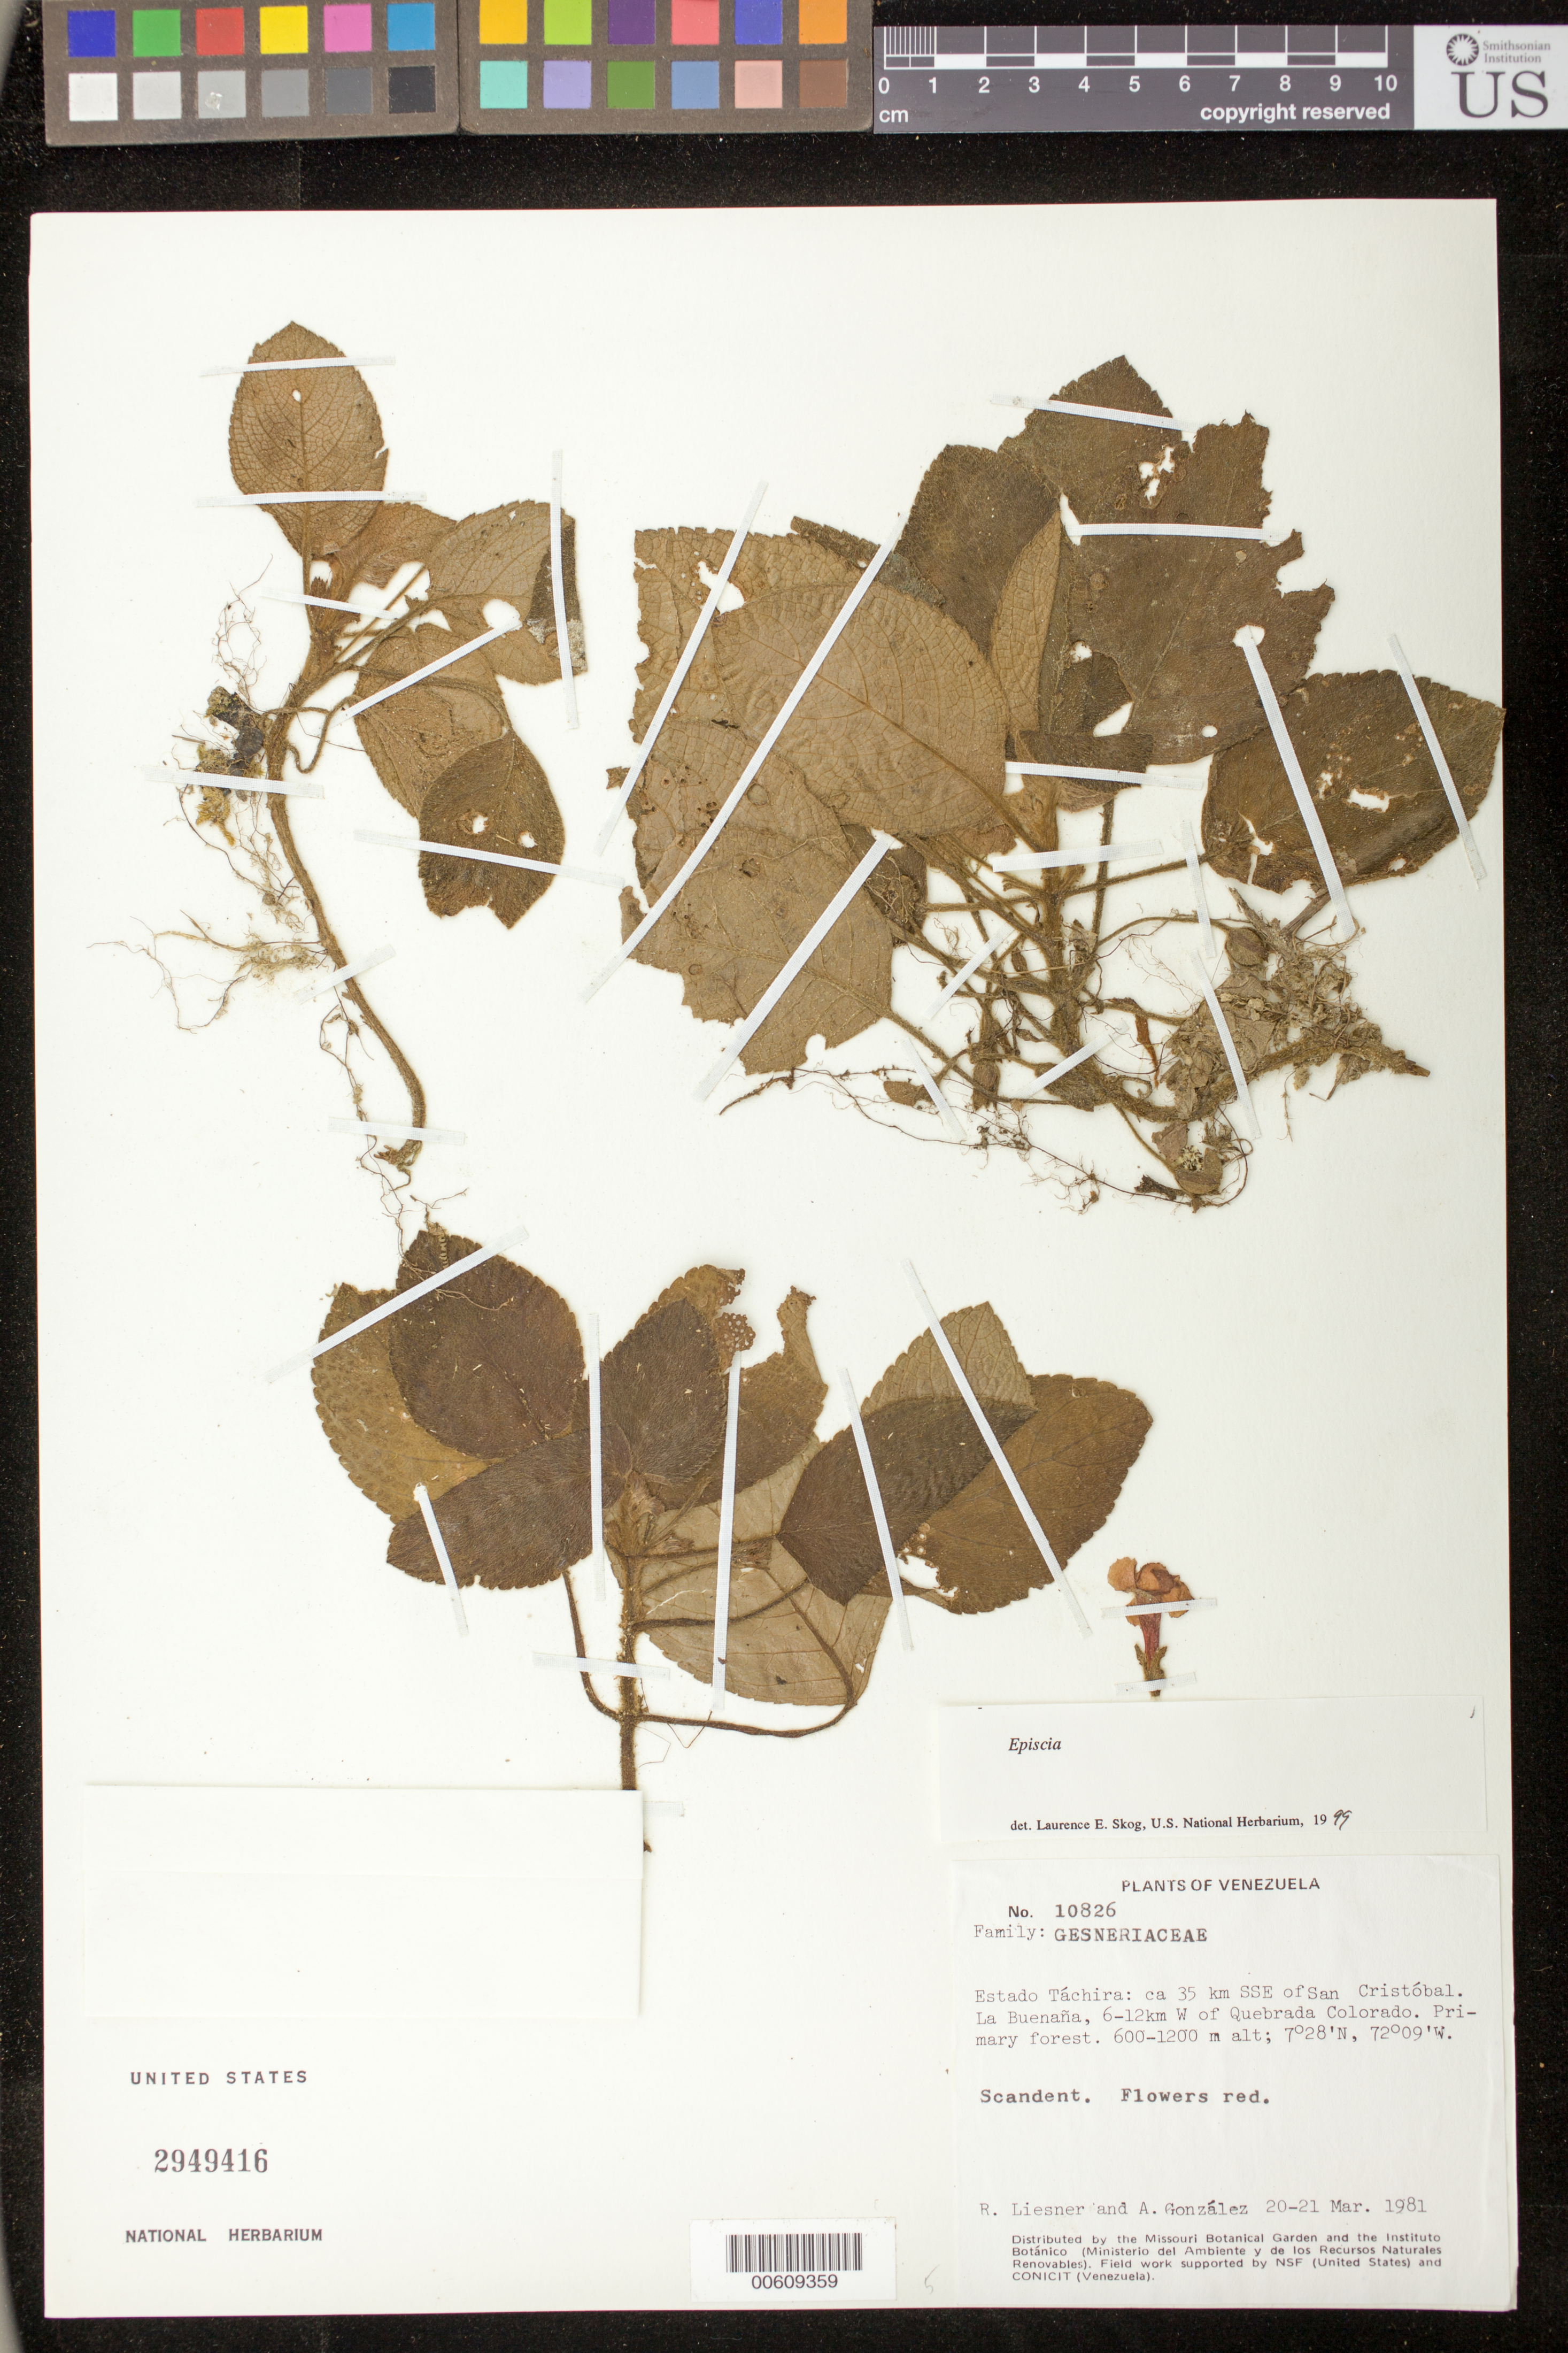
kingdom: Plantae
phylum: Tracheophyta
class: Magnoliopsida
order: Lamiales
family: Gesneriaceae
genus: Episcia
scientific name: Episcia sp.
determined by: Skog, Laurence E.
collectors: R. L. Liesner & A. C. González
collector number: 10826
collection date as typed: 20-21 Mar 1981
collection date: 1981-03-20/1981-03-21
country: Venezuela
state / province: Táchira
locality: Ca. 35 km SSE of San Cristóbal; La Buenaña, 6-12 km W of Quebrada Colorado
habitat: Primary forest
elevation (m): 600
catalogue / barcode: US 2949416